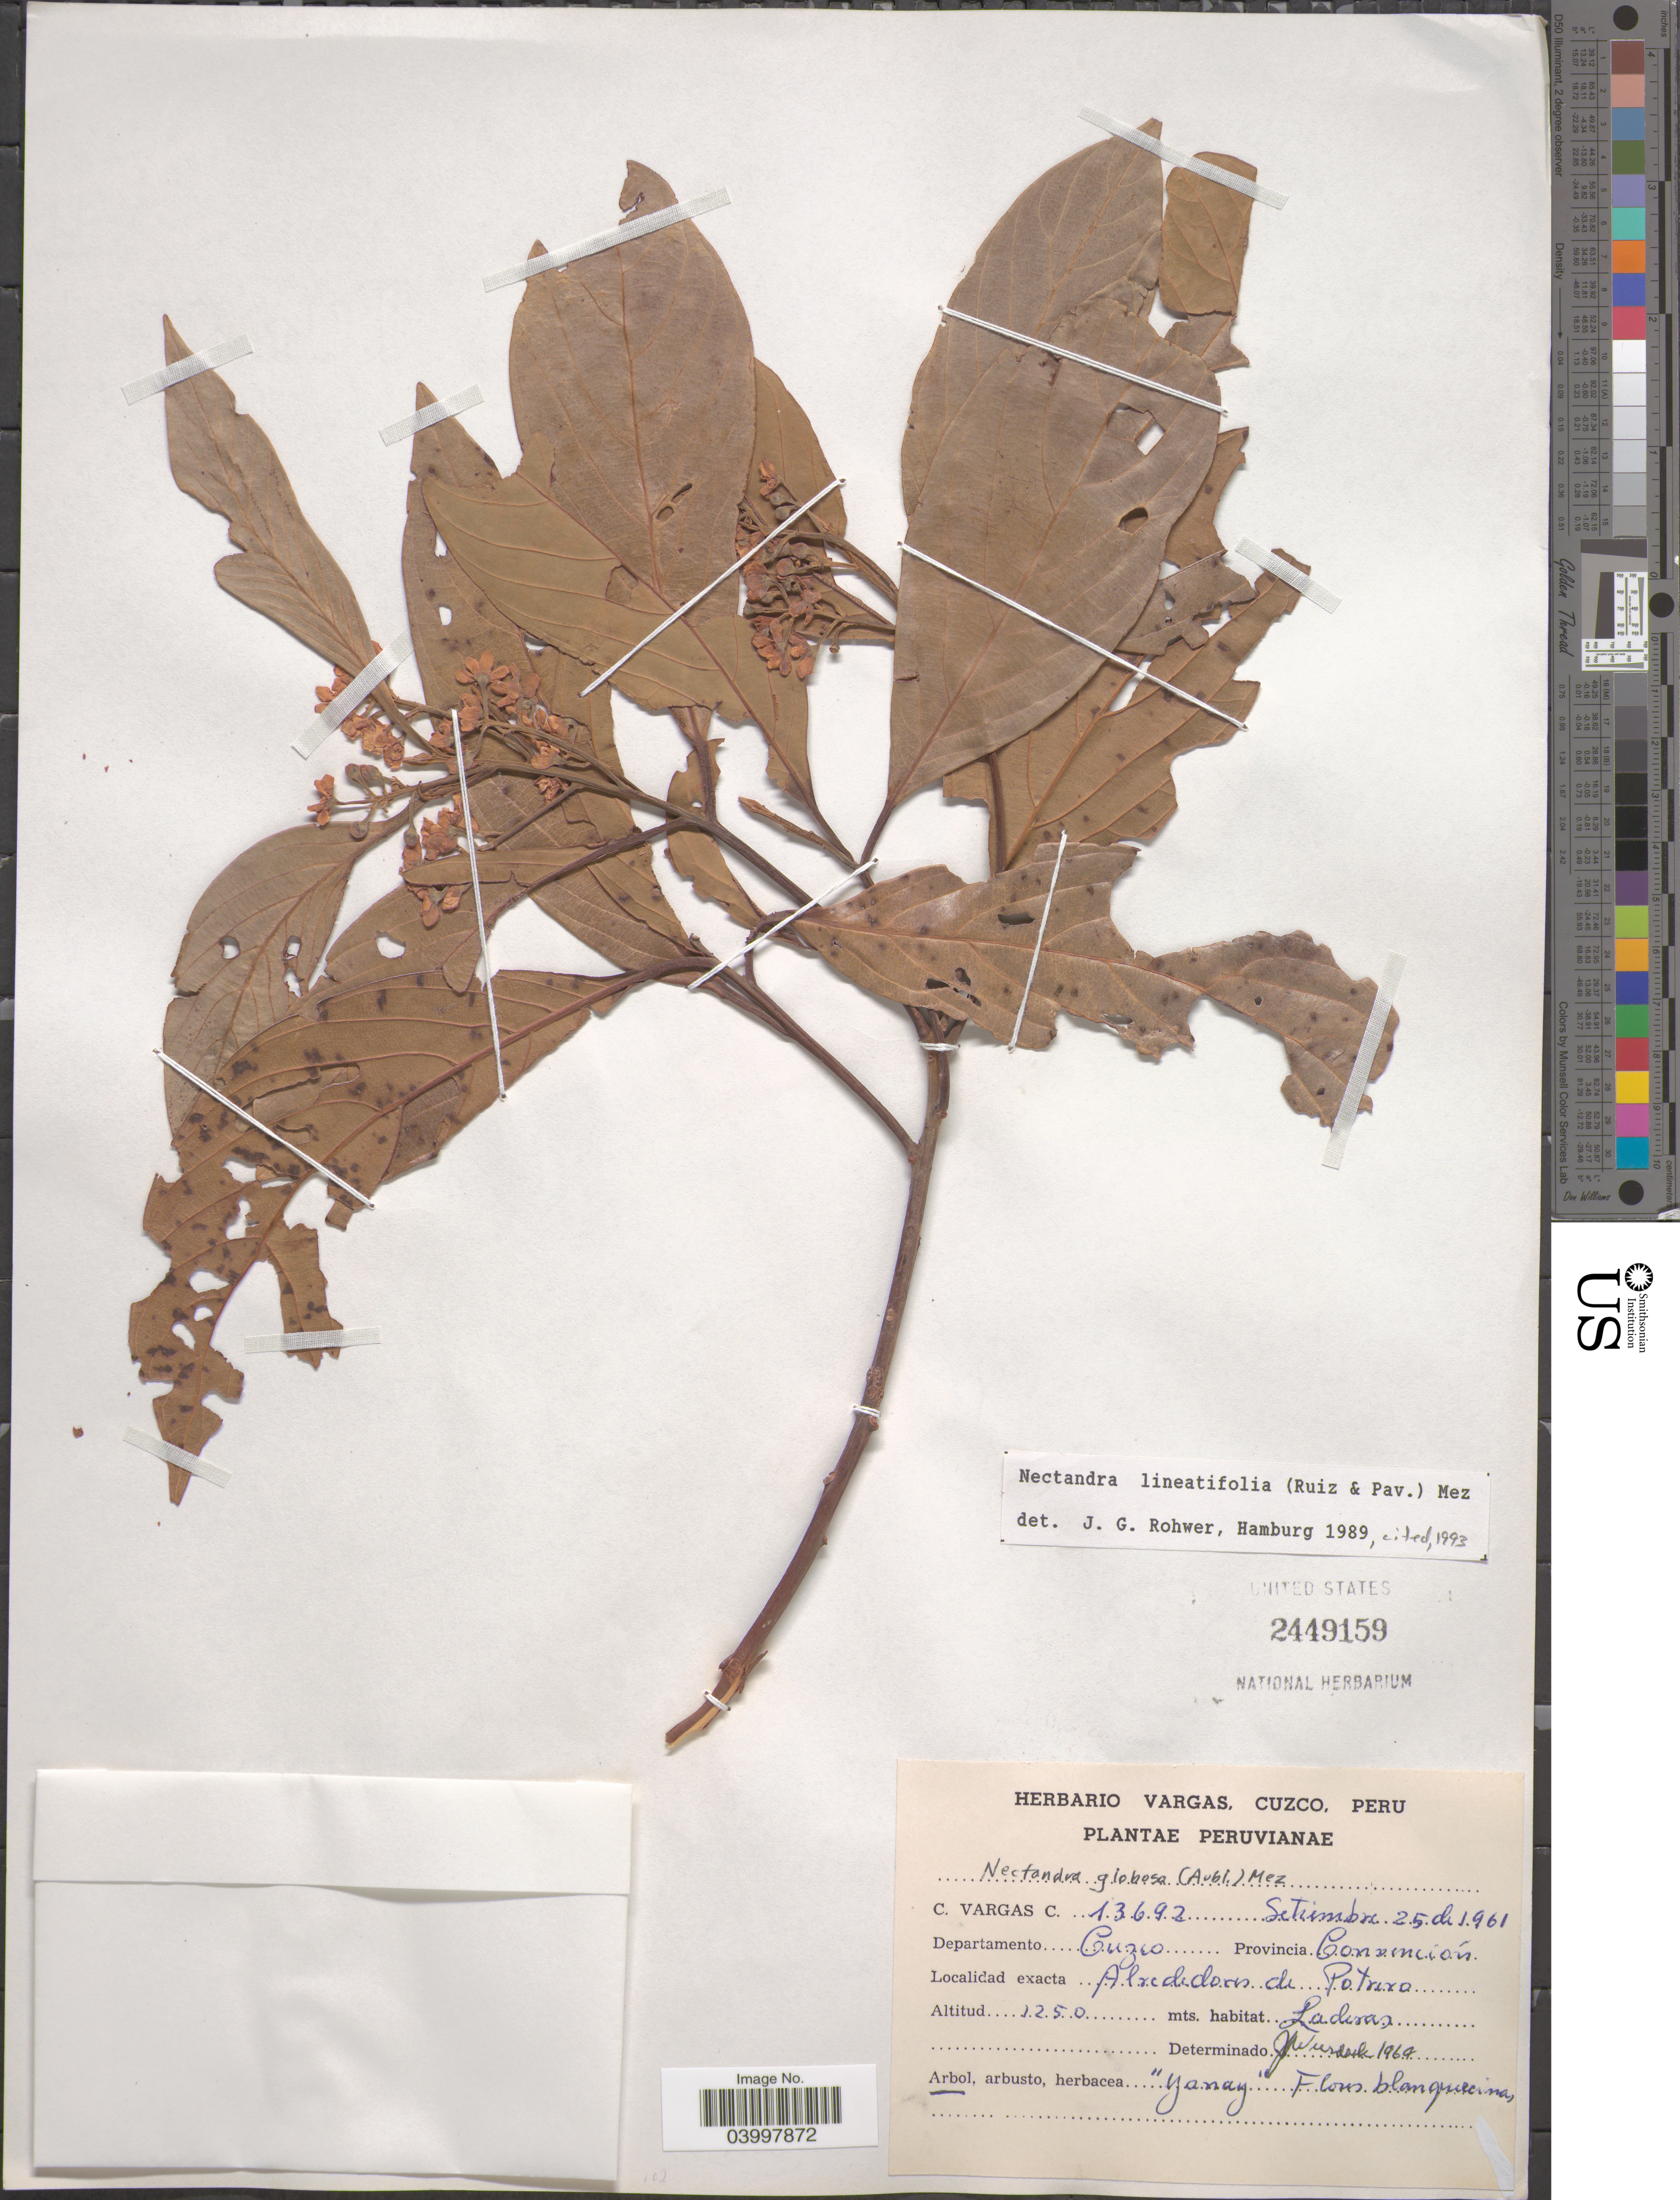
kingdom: Plantae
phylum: Tracheophyta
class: Magnoliopsida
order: Laurales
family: Lauraceae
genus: Nectandra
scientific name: Nectandra lineatifolia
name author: Mez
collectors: C. Vargas Calderón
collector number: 13692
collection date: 1961-09-25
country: Peru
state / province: Cusco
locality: Departamento Cuzco. Provincia Convención. Alrededores de Potrero.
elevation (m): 1250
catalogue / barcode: US 2449159